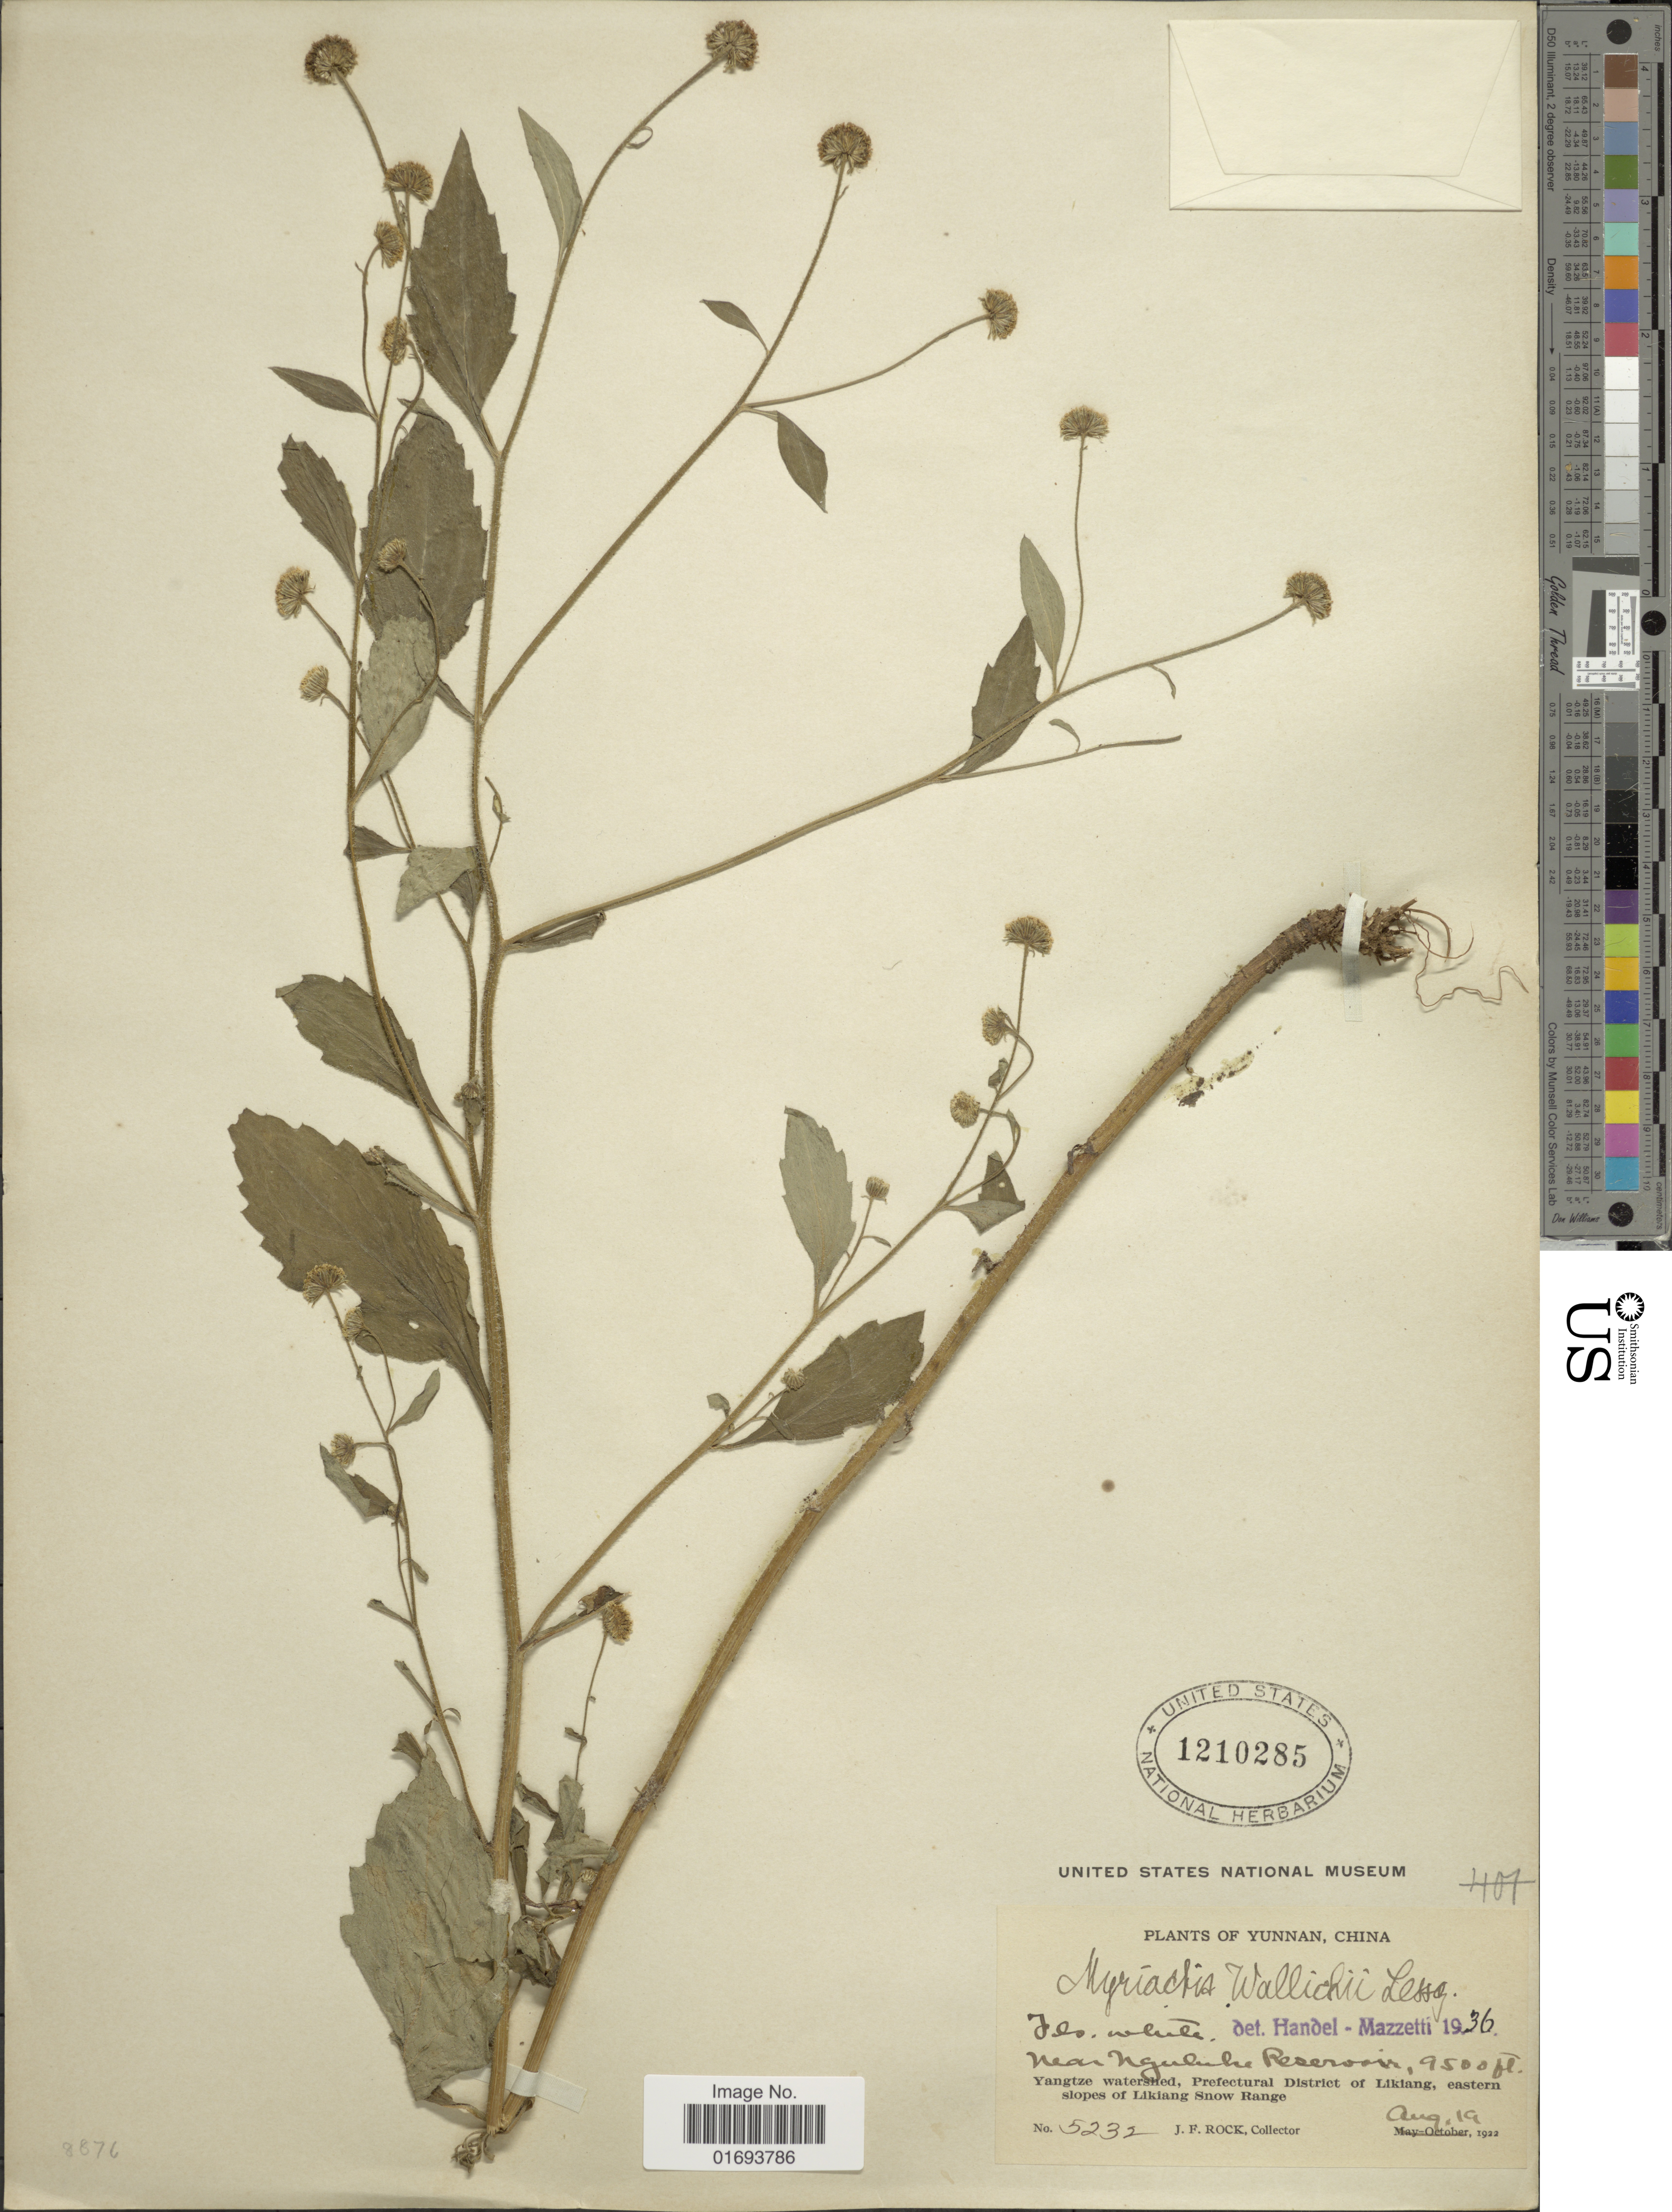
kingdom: Plantae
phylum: Tracheophyta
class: Magnoliopsida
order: Asterales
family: Asteraceae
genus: Myriactis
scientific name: Myriactis wallichii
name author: Less.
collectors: J. Rock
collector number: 5232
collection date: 1922-08-19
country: China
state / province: Yunnan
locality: Yunnan, China. Yangtze watershed, Prefectural District of Likang, eastern slopes of Likiang Snow Range. Near Nguluke Reservoir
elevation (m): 2896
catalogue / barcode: US 1210285